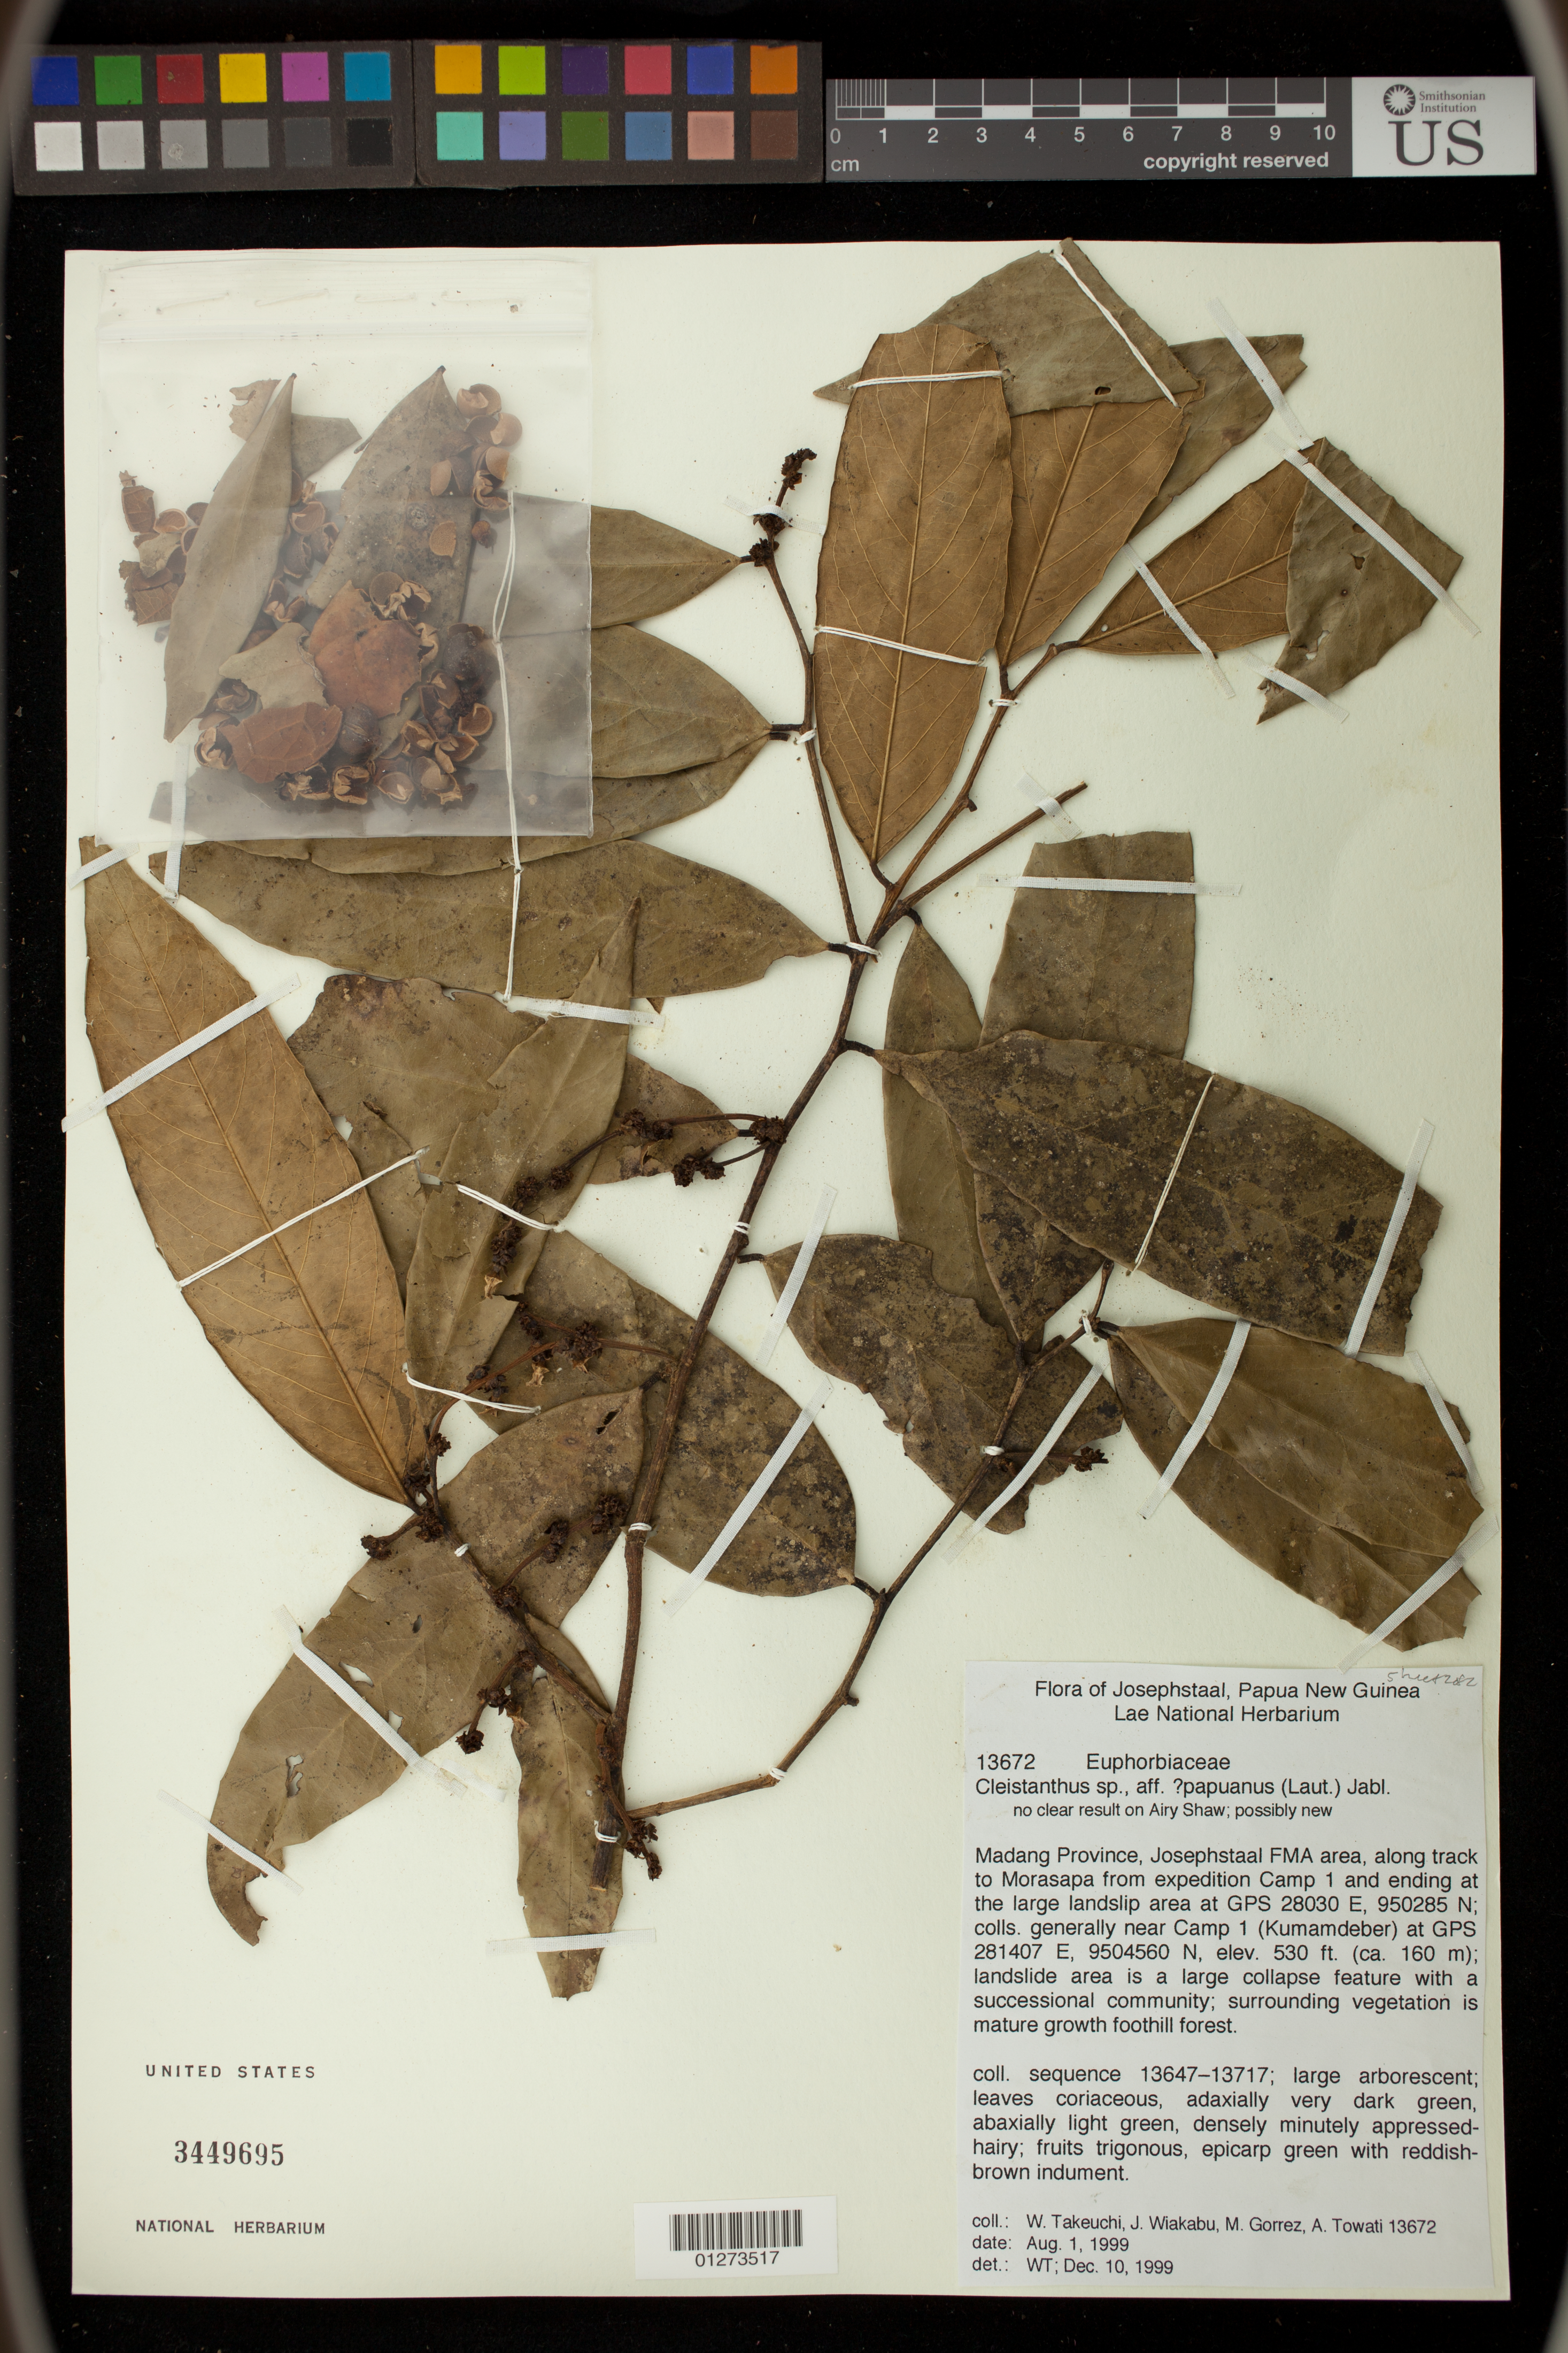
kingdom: Plantae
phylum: Tracheophyta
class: Magnoliopsida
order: Malpighiales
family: Phyllanthaceae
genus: Cleistanthus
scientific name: Cleistanthus sp.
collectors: W. Takeuchi, J. Wiakabu, M. Gorrez & A. Towati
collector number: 13672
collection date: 1999-08-01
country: Papua New Guinea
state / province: Madang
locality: Josephstaal FMA area, along track to Morasapa from expedition Camp 1 and ending at the large landslip area at GPS 28030 E, 950285 N; colls. generally near Camp 1 (Kumamdeber) at GPS 281407 E, 9504560 N; landslide area is a large collapse feature with a successional community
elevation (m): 162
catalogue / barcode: US 3449695